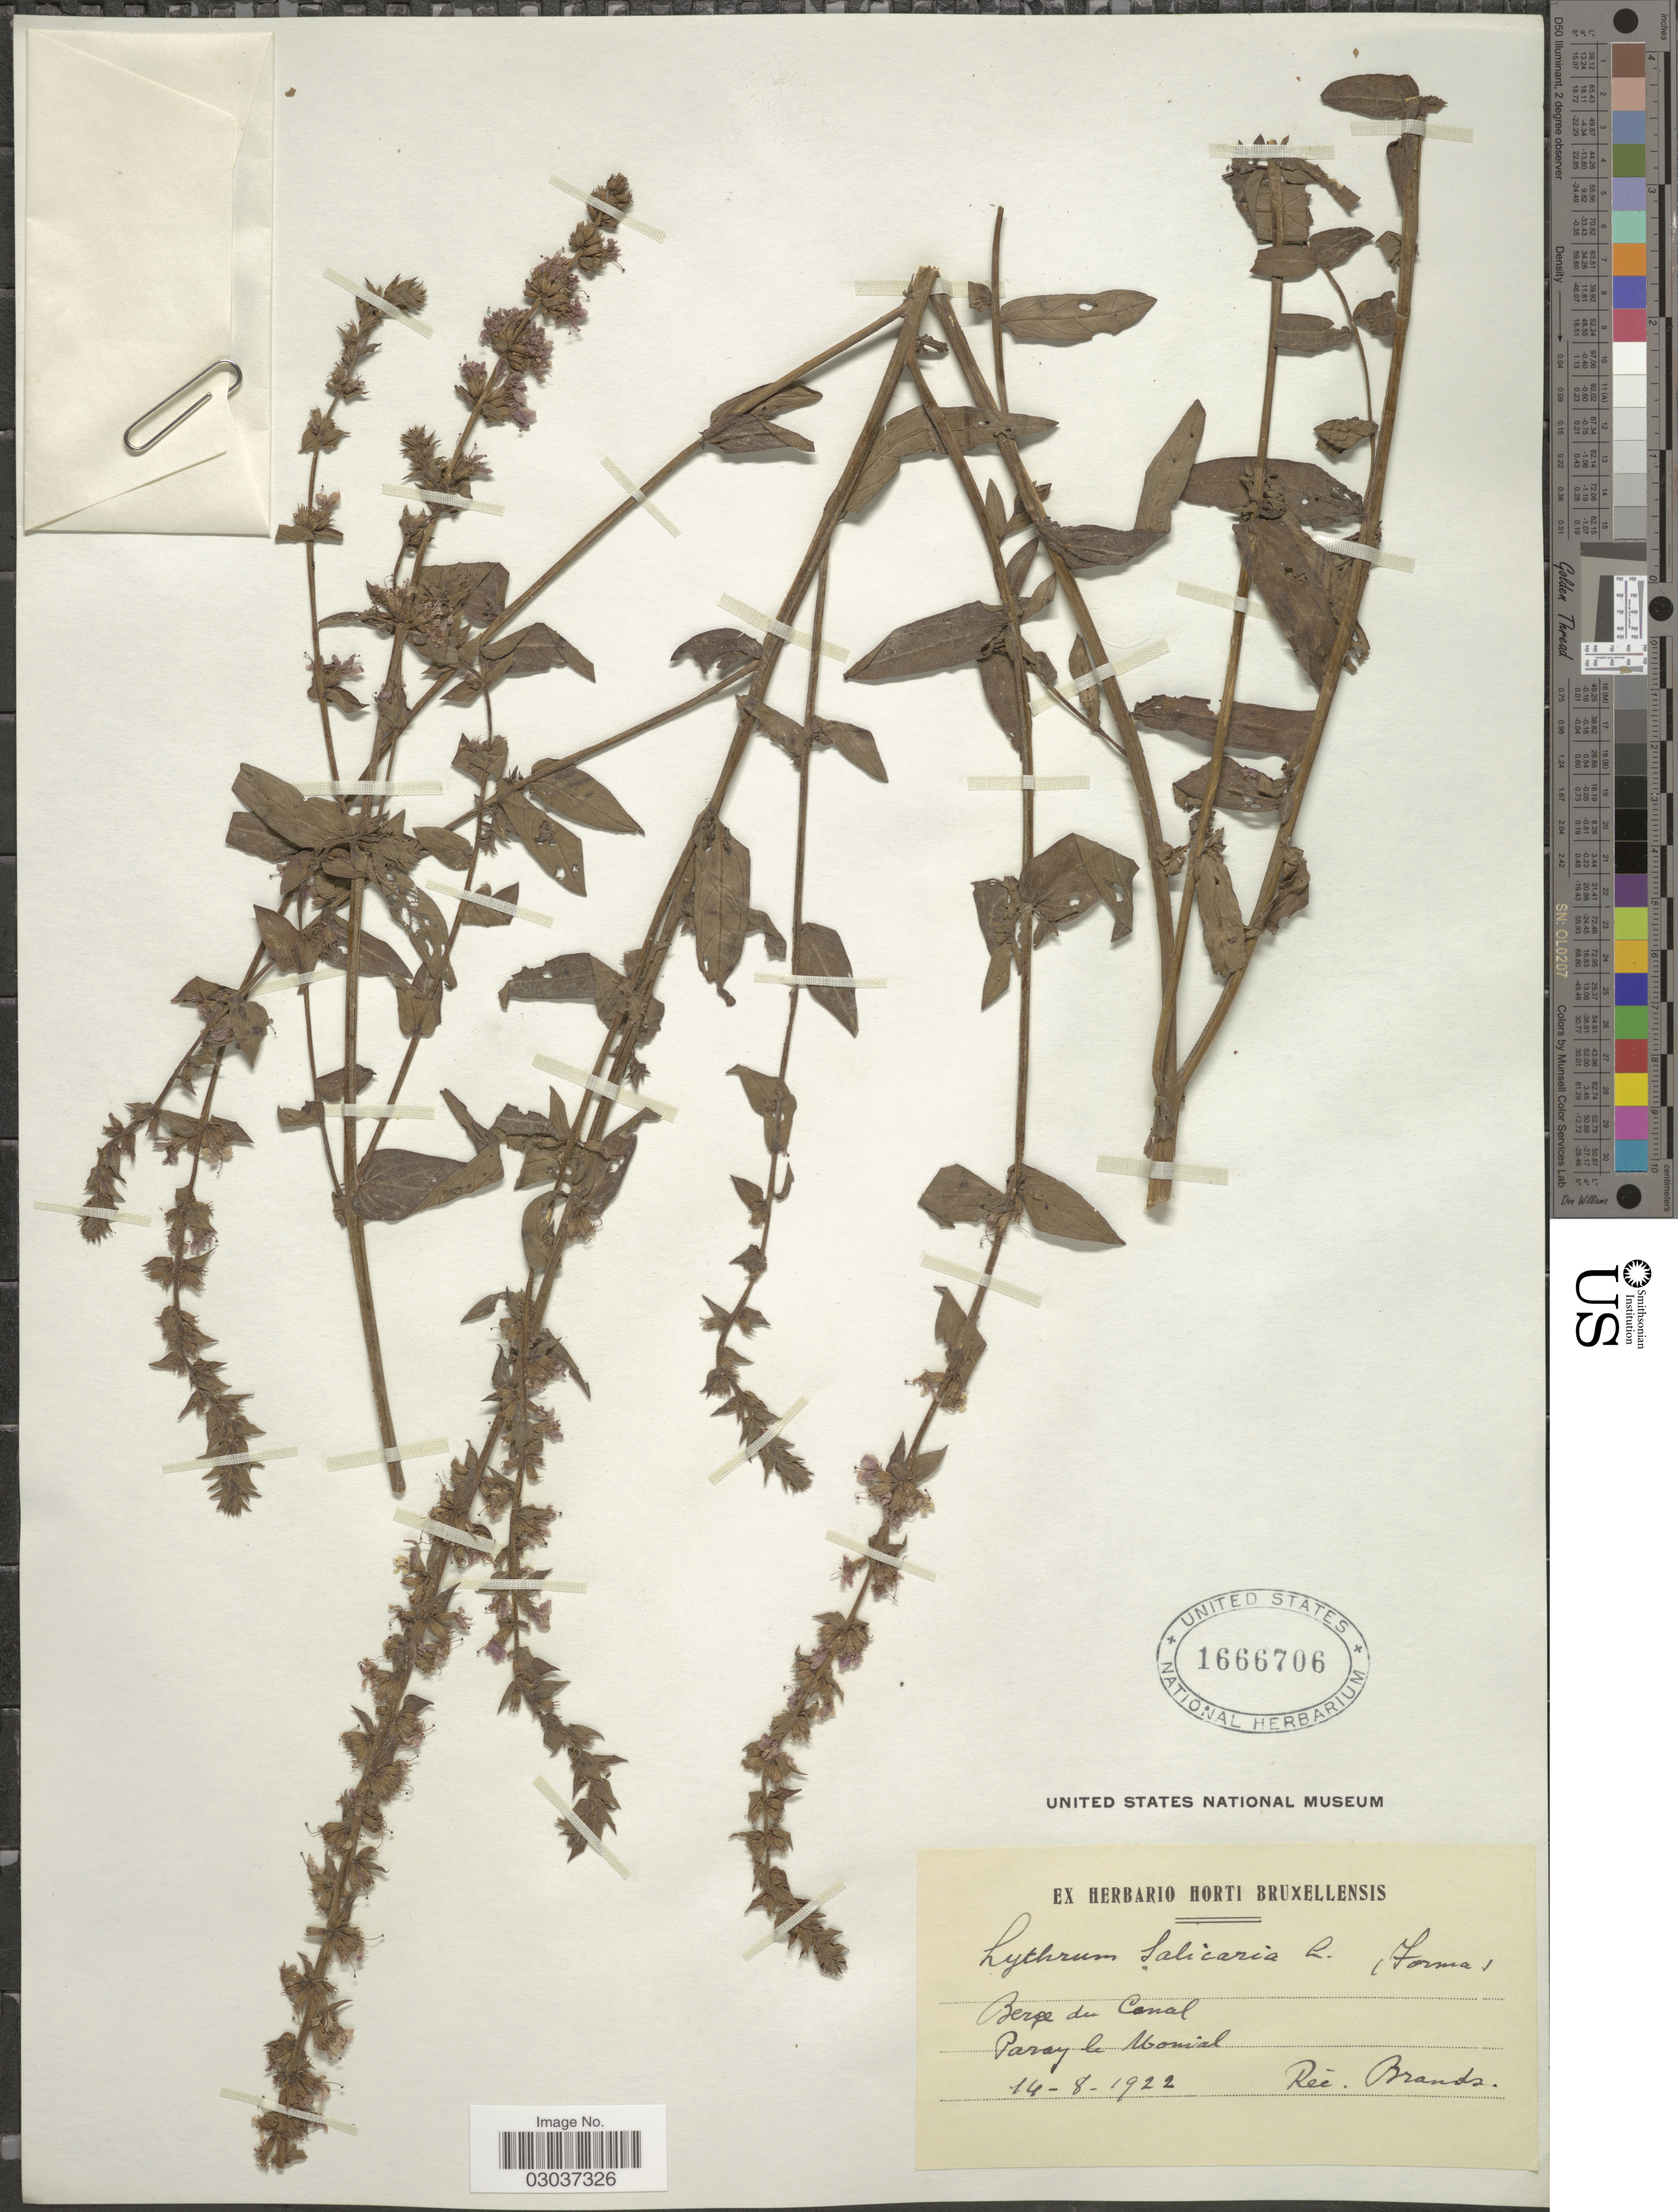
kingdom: Plantae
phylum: Tracheophyta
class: Magnoliopsida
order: Myrtales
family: Lythraceae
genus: Lythrum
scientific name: Lythrum salicaria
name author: L.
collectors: Brands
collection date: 1922-08-14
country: France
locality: Berge du Canal. Paray le Monial.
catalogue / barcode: US 1666706